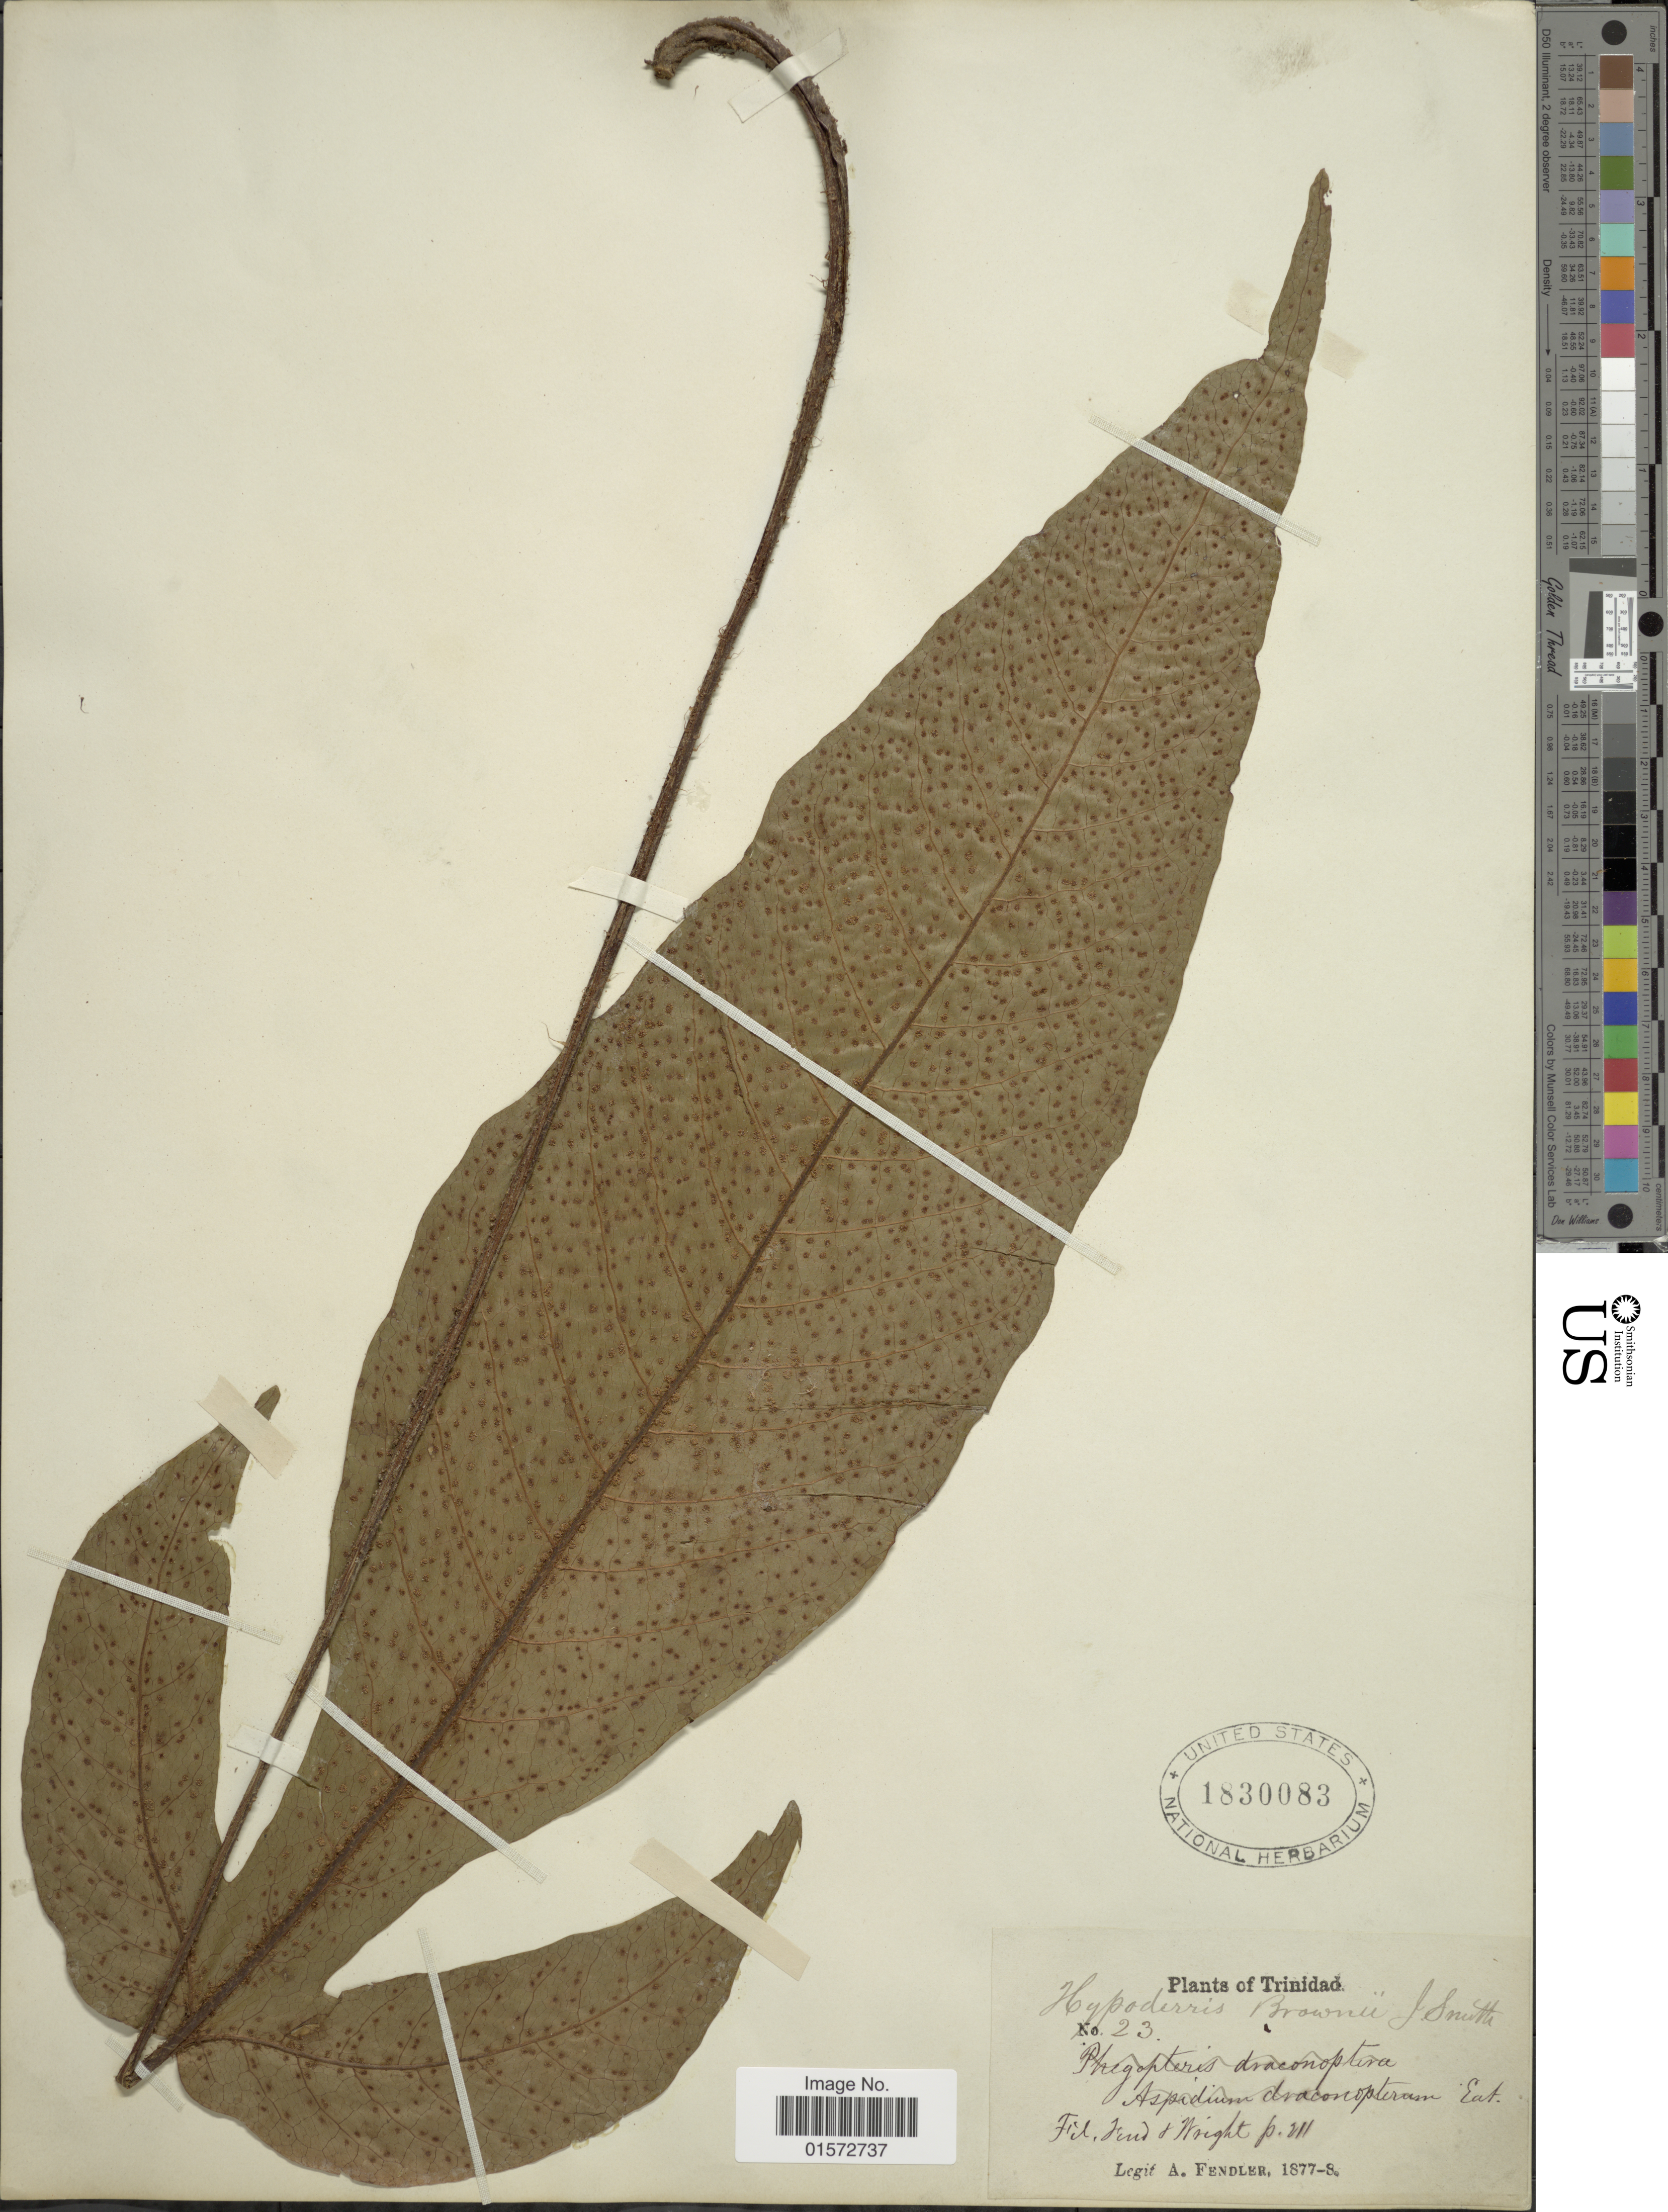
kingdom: Plantae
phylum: Tracheophyta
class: Polypodiopsida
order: Polypodiales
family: Tectariaceae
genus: Hypoderris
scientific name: Hypoderris brownii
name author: J. Sm.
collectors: A. Fendler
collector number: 23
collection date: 1877/1888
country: Trinidad and Tobago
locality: Trinidad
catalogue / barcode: US 1830083